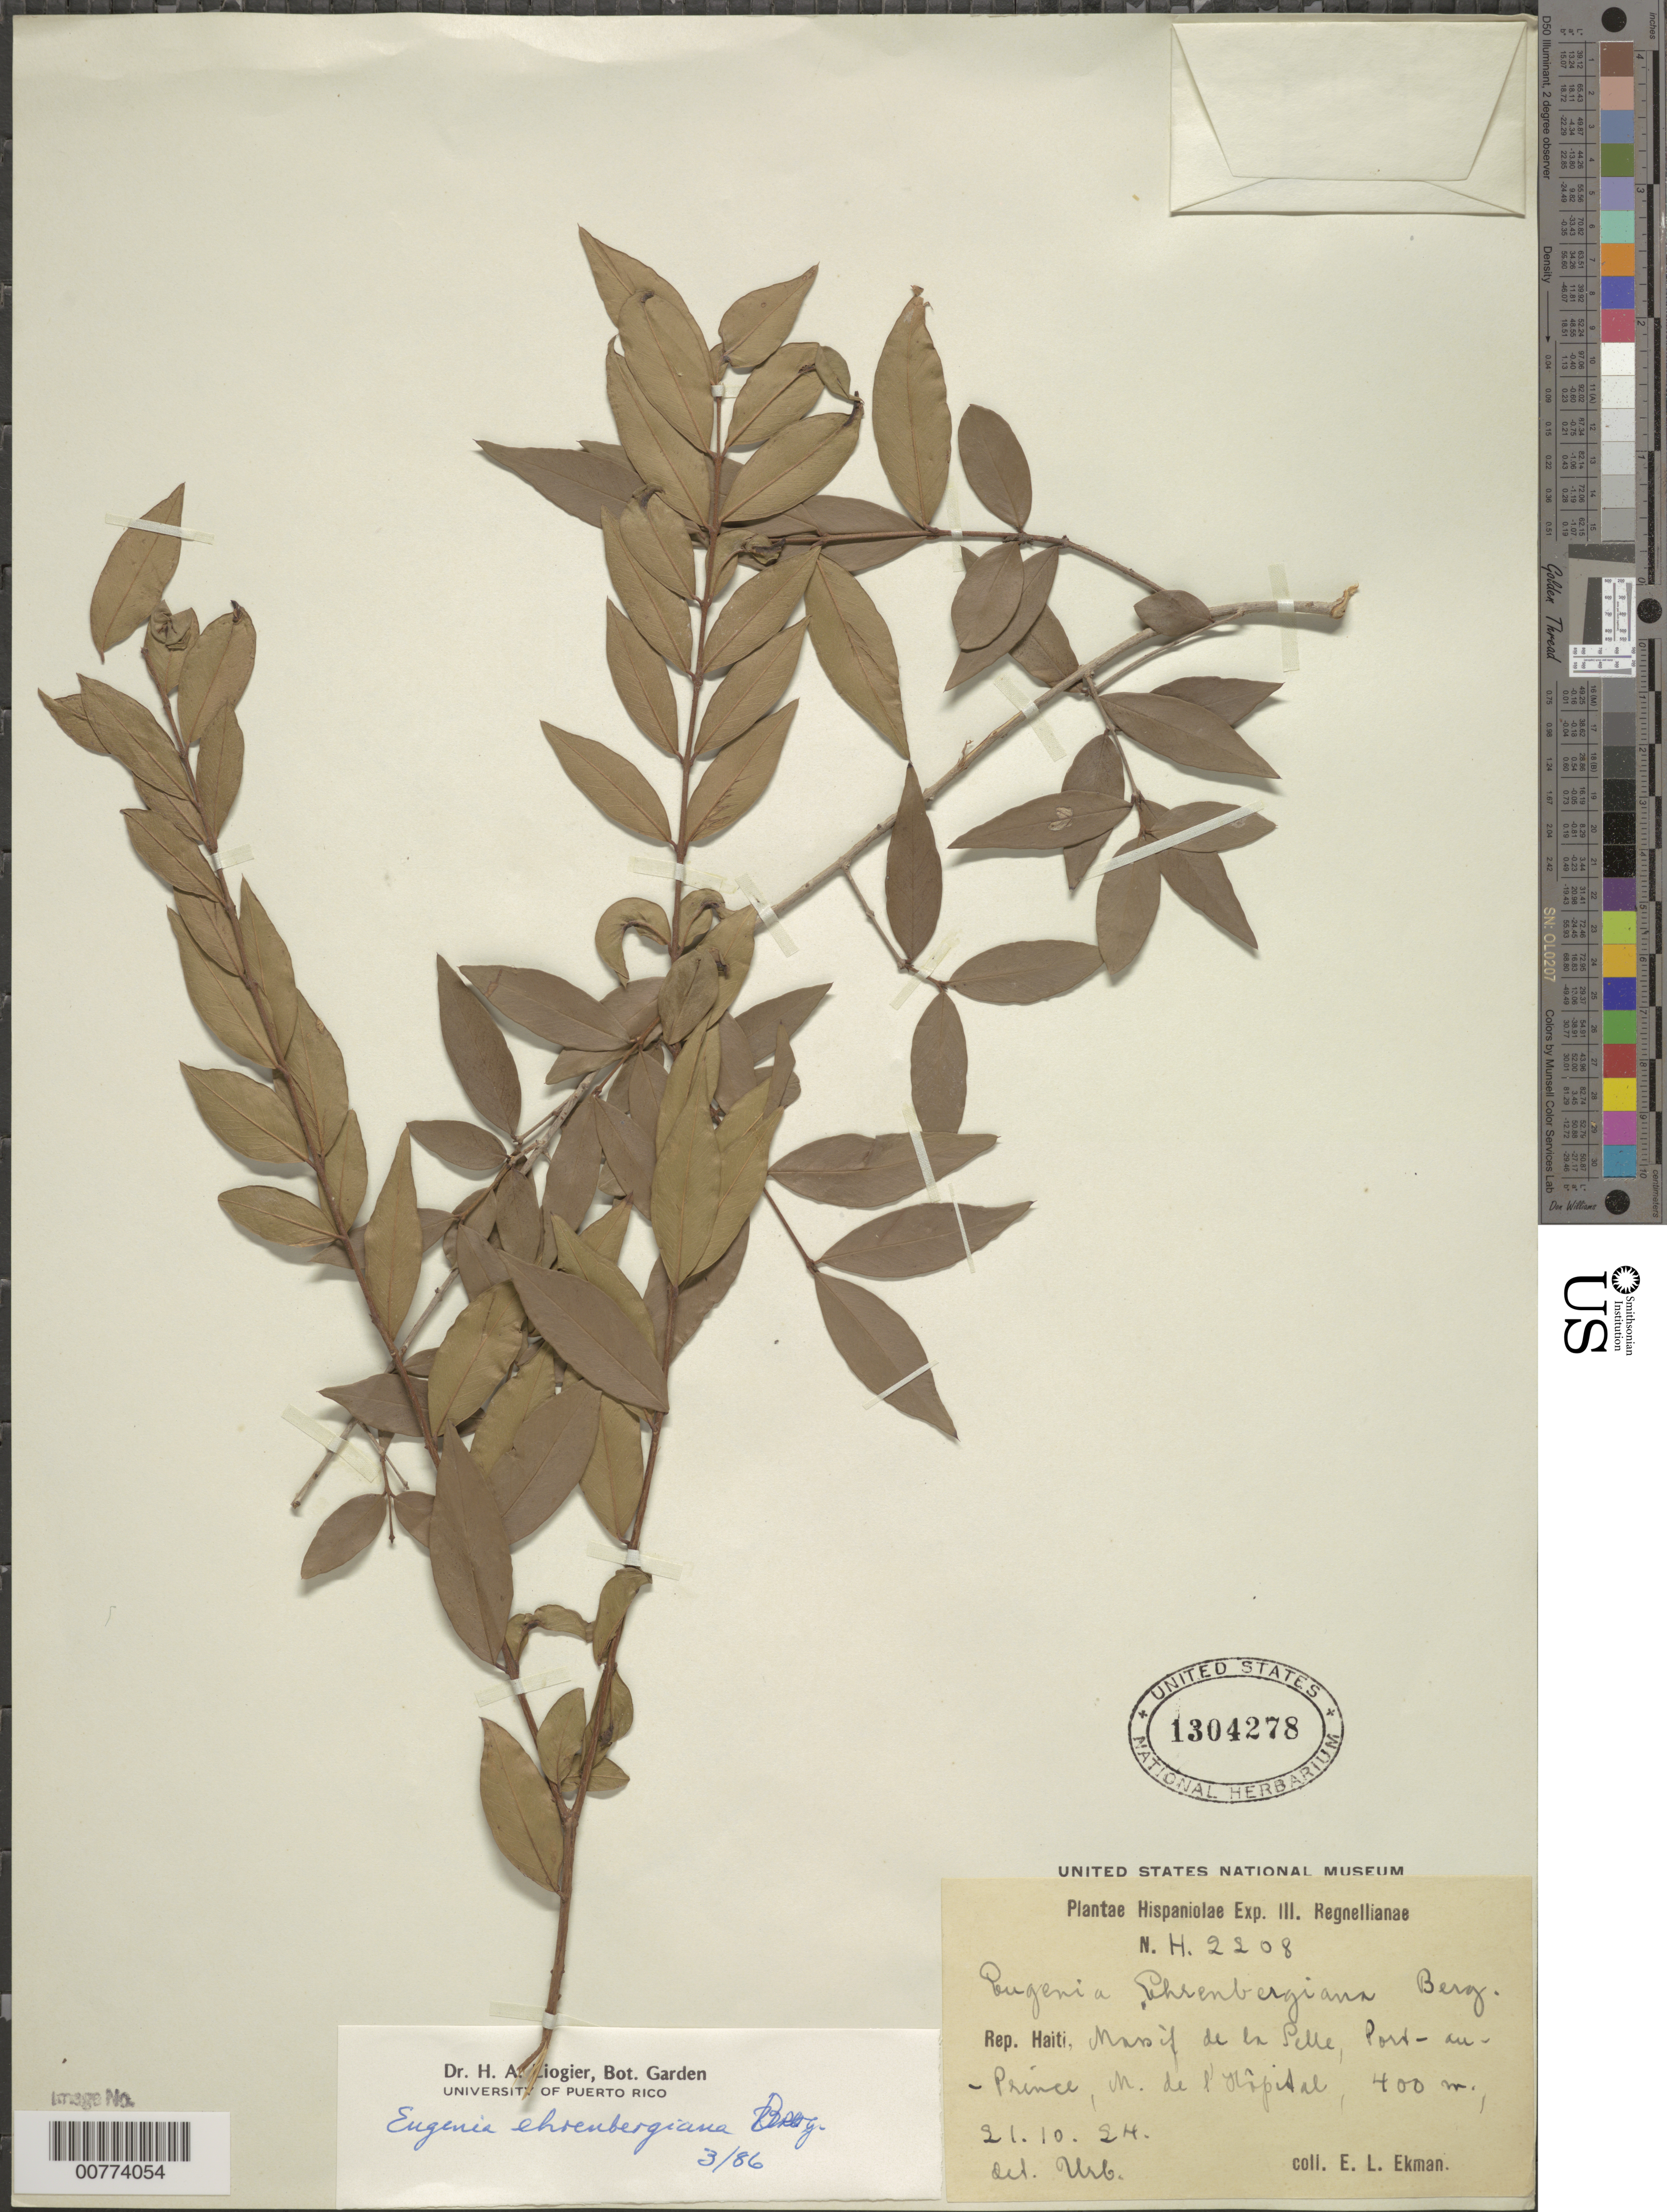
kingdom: Plantae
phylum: Tracheophyta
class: Magnoliopsida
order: Myrtales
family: Myrtaceae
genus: Eugenia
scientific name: Eugenia ehrenbergiana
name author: O. Berg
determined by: Liogier, Alain H.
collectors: E. L. Ekman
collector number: H 2208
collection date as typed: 21 Oct 1924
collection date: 1924-10-21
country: Haiti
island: Hispaniola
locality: Massif de la Selle, Port-au-Prince, M. de l'Hôpital.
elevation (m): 400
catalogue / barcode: US 1304278